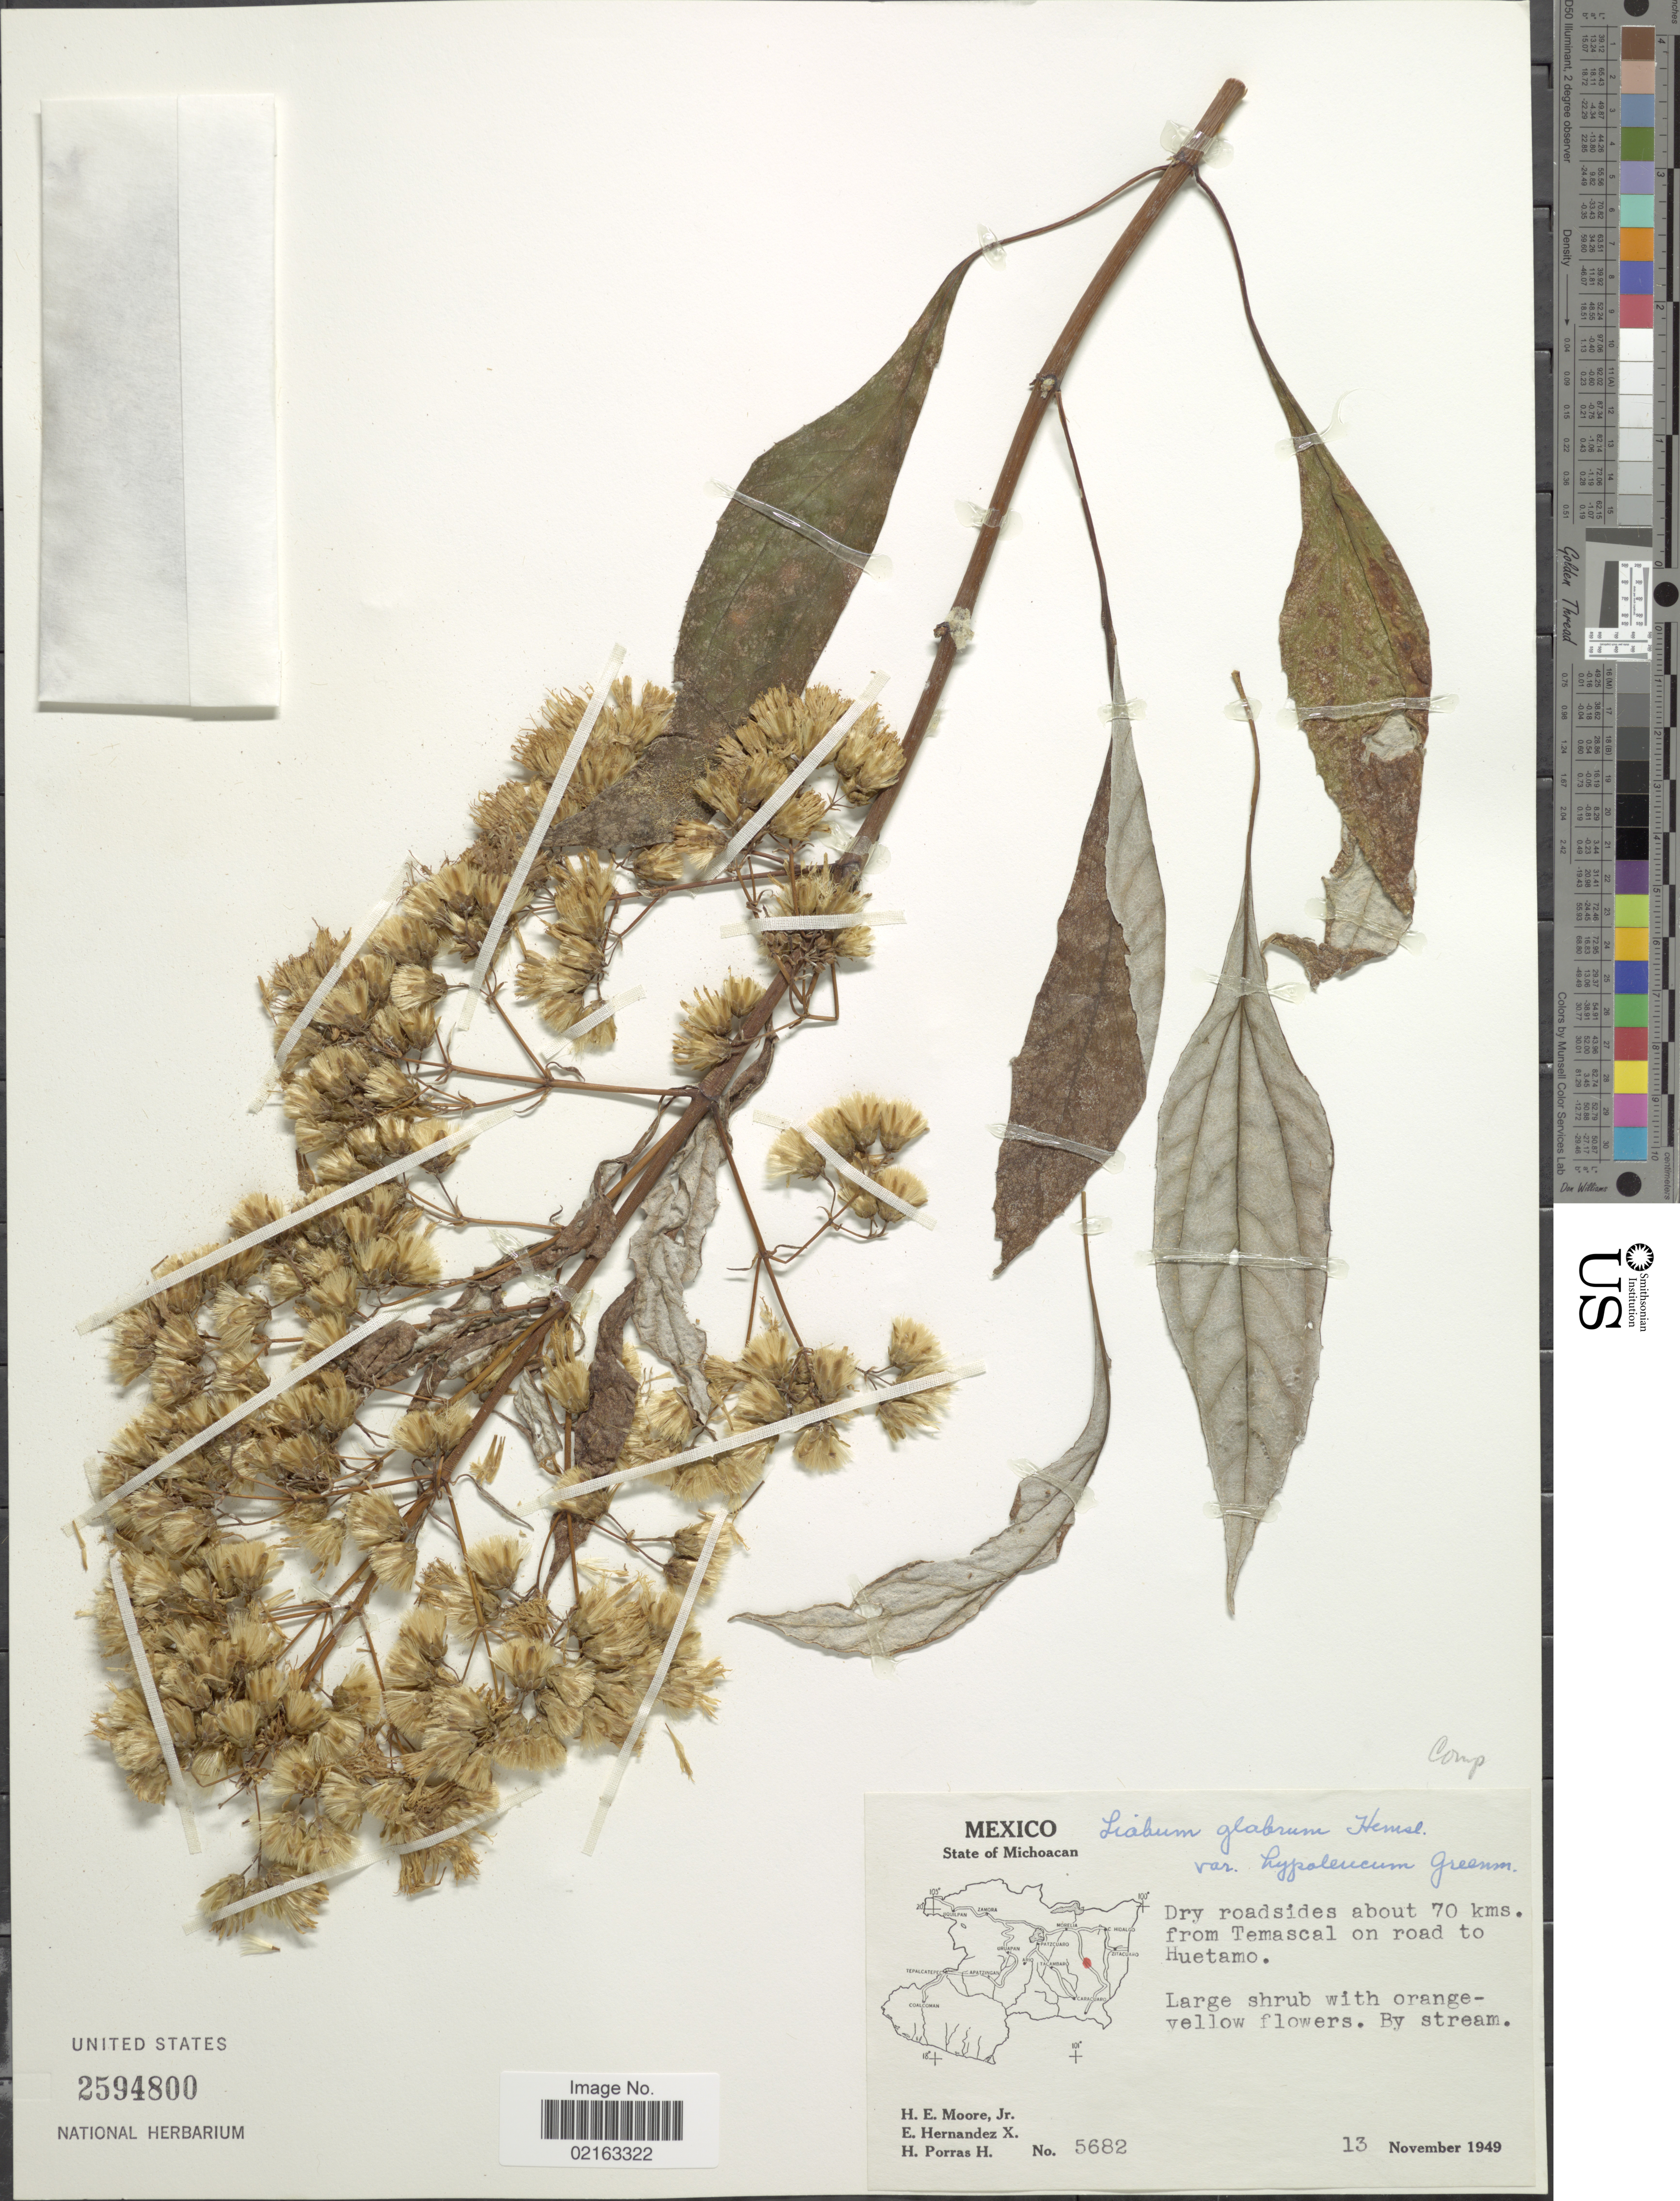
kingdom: Plantae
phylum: Tracheophyta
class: Magnoliopsida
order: Asterales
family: Asteraceae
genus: Sinclairia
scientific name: Sinclairia glabra var. hypoleuca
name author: (Greenm.) B.L. Turner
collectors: H. Moore, E. Hernandez X. & H. Porras-H.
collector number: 5682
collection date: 1949-11-13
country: Mexico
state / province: Michoacán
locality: State of Michoacan. Dry roadsides about 70 kms. from Temascal on road to Huetamo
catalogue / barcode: US 2594800